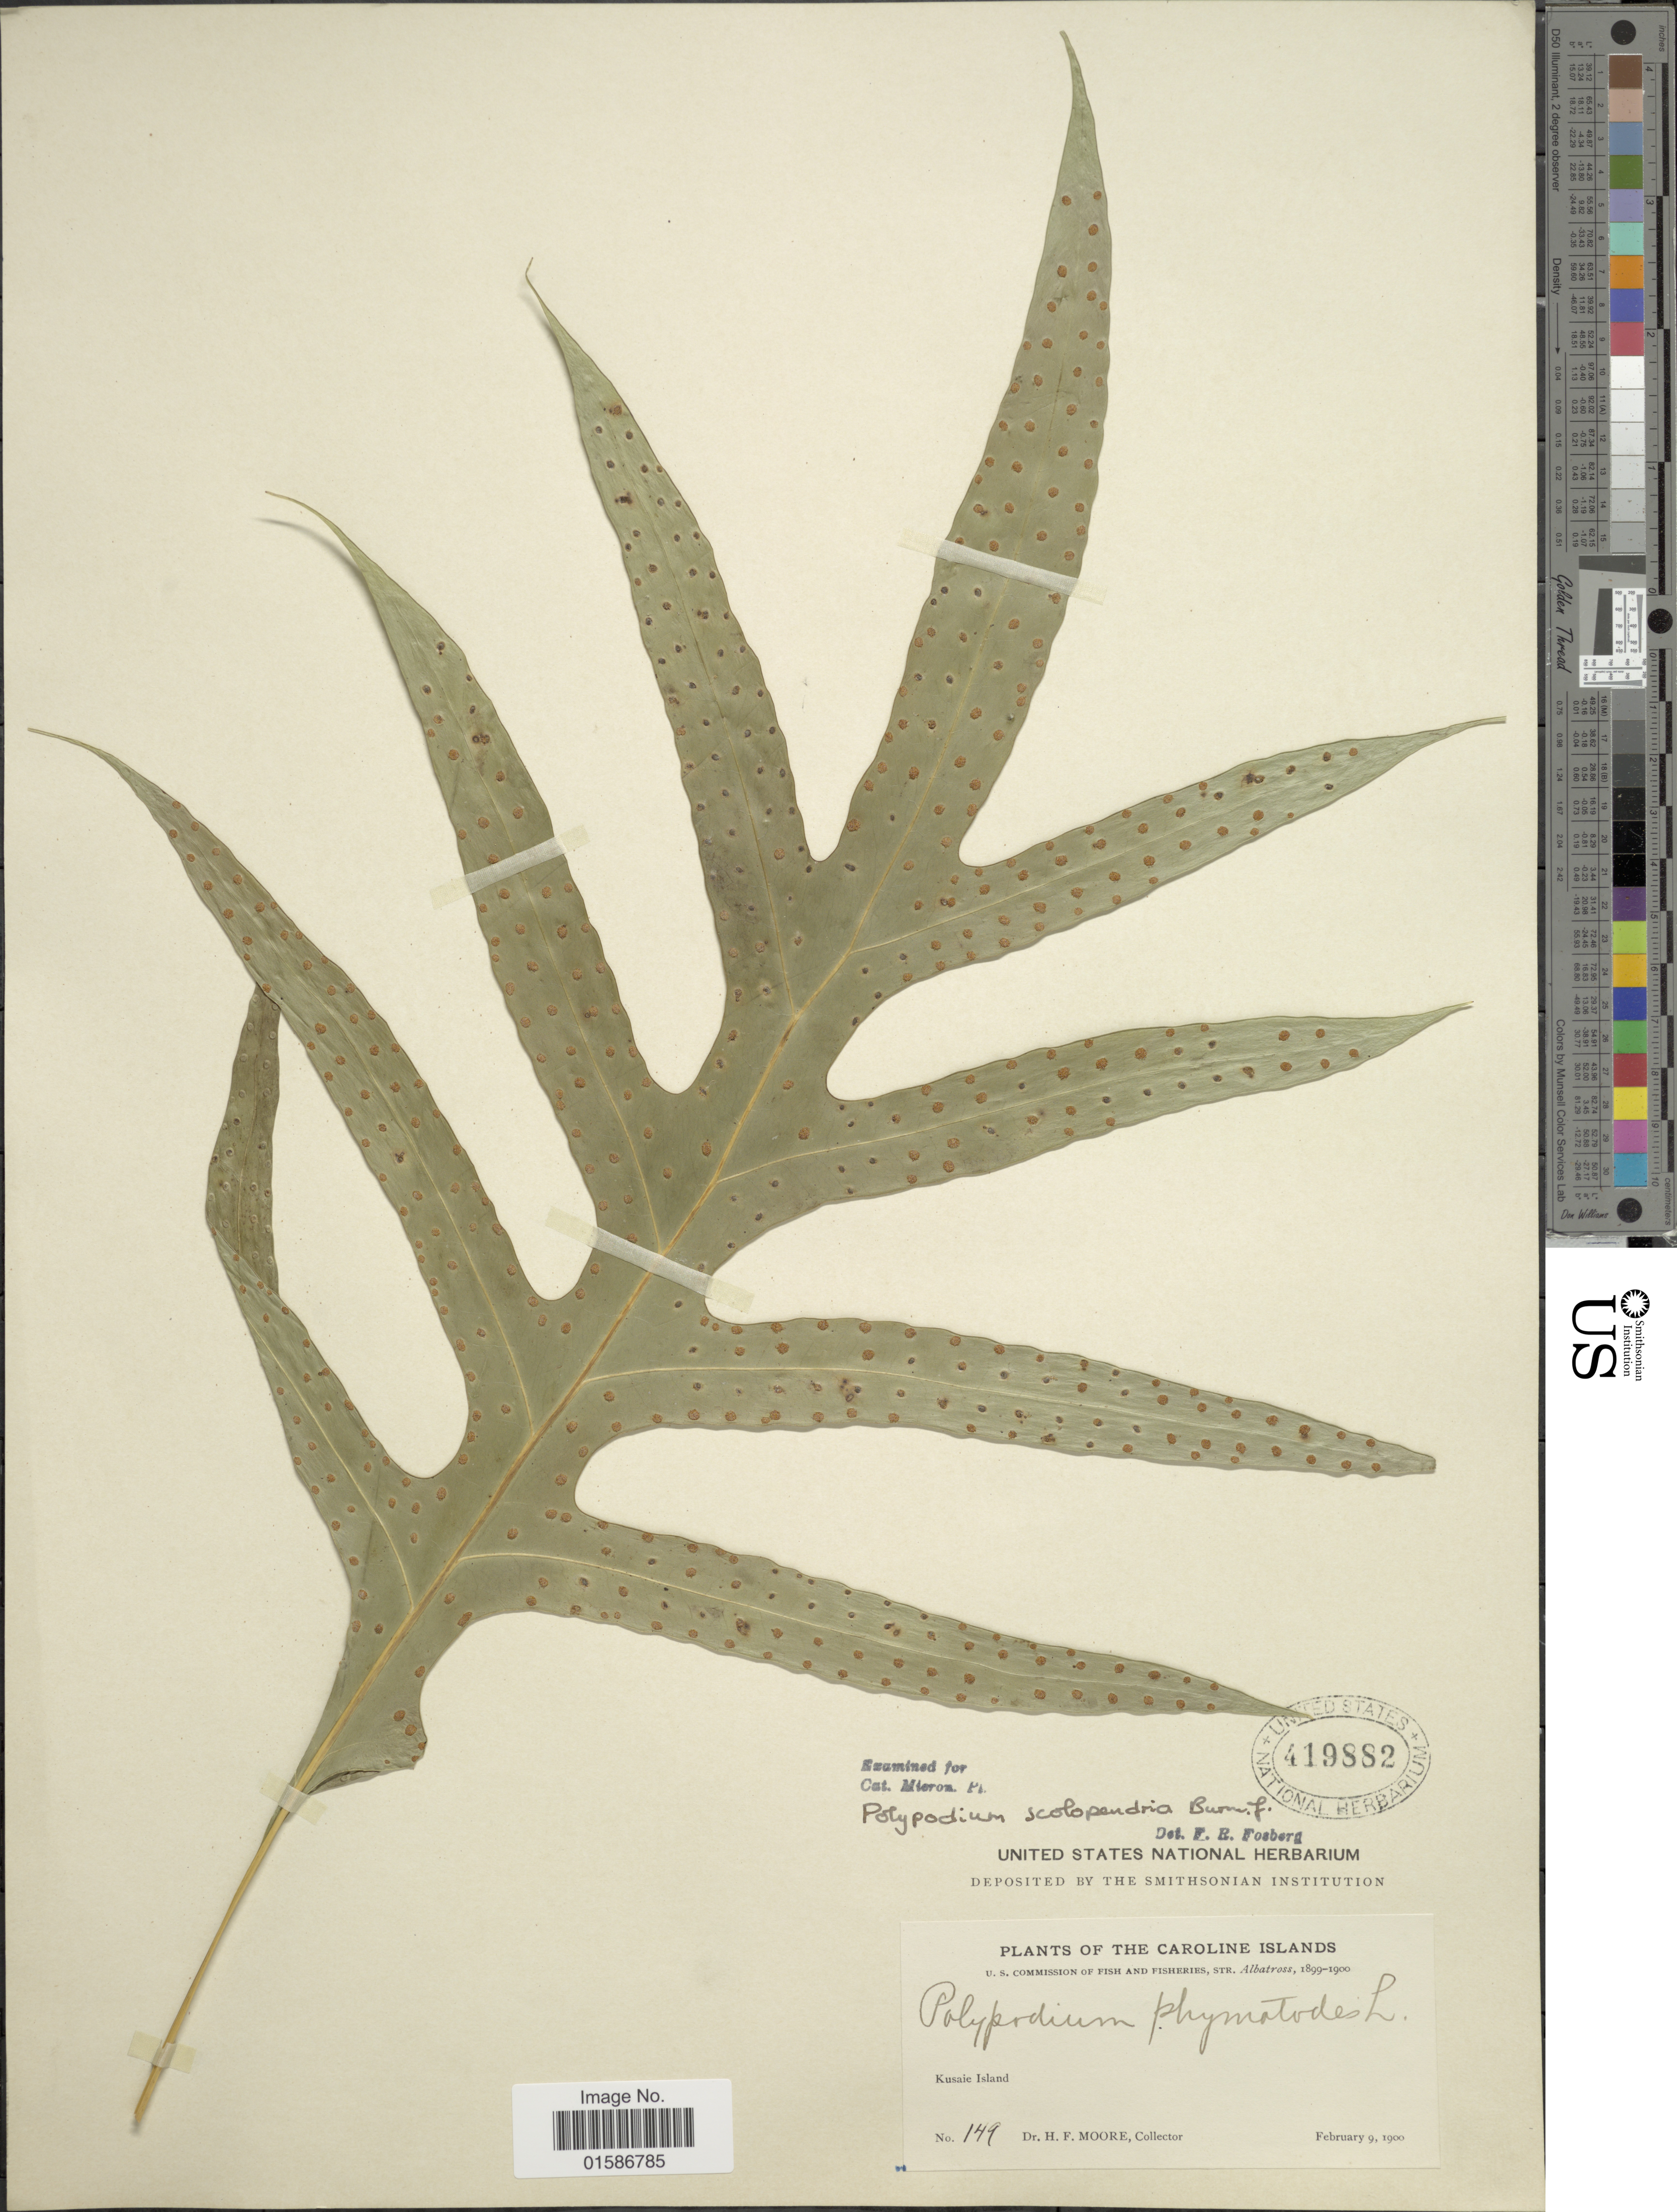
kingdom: Plantae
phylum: Tracheophyta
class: Polypodiopsida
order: Polypodiales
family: Polypodiaceae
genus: Microsorum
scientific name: Microsorum scolopendria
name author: (Burm. f.) Copel.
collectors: H. F. Moore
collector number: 149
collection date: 1900-02-09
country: Micronesia, Federated States of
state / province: Kosrae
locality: The Caroline Islands, Kusaie Island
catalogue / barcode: US 419882